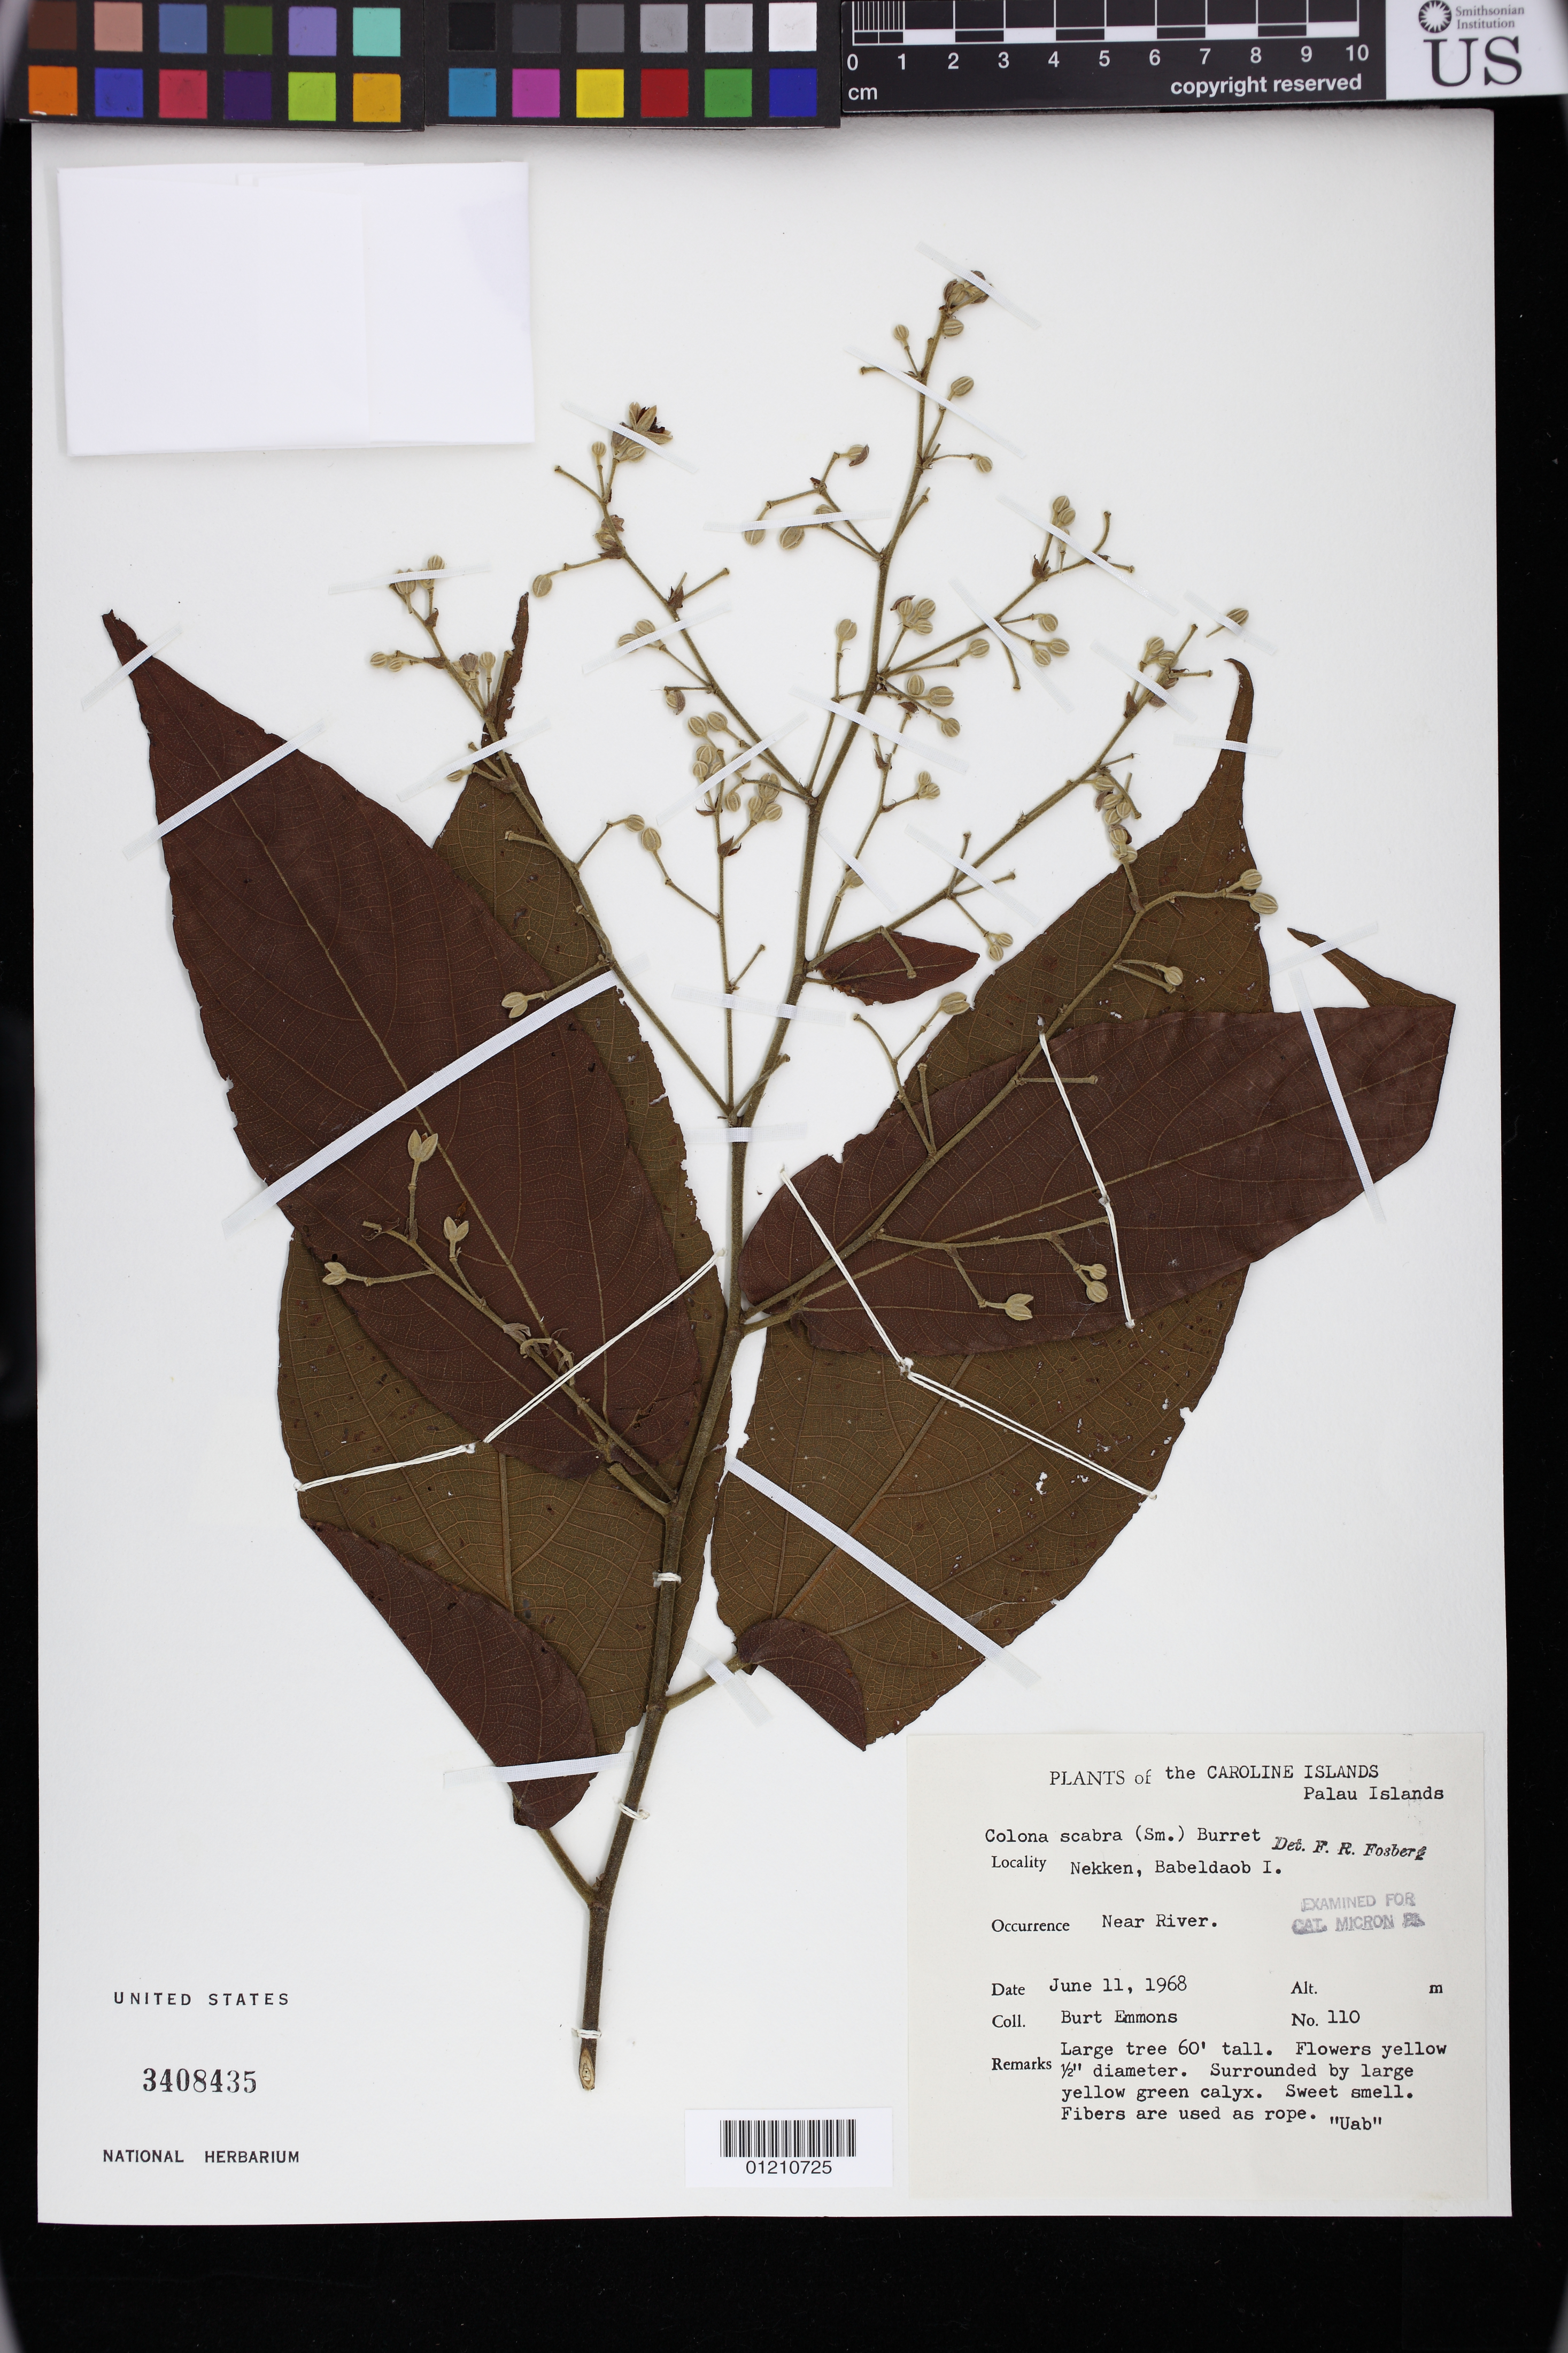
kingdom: Plantae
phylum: Tracheophyta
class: Magnoliopsida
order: Malvales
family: Malvaceae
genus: Colona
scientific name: Colona scabra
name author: (Sm.) Burret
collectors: B. Emmons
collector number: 110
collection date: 1968-06-11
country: Palau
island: Babeldaob [Babelthuap]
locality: Nekken, Babeldaob I. Near river.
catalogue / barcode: US 3408435